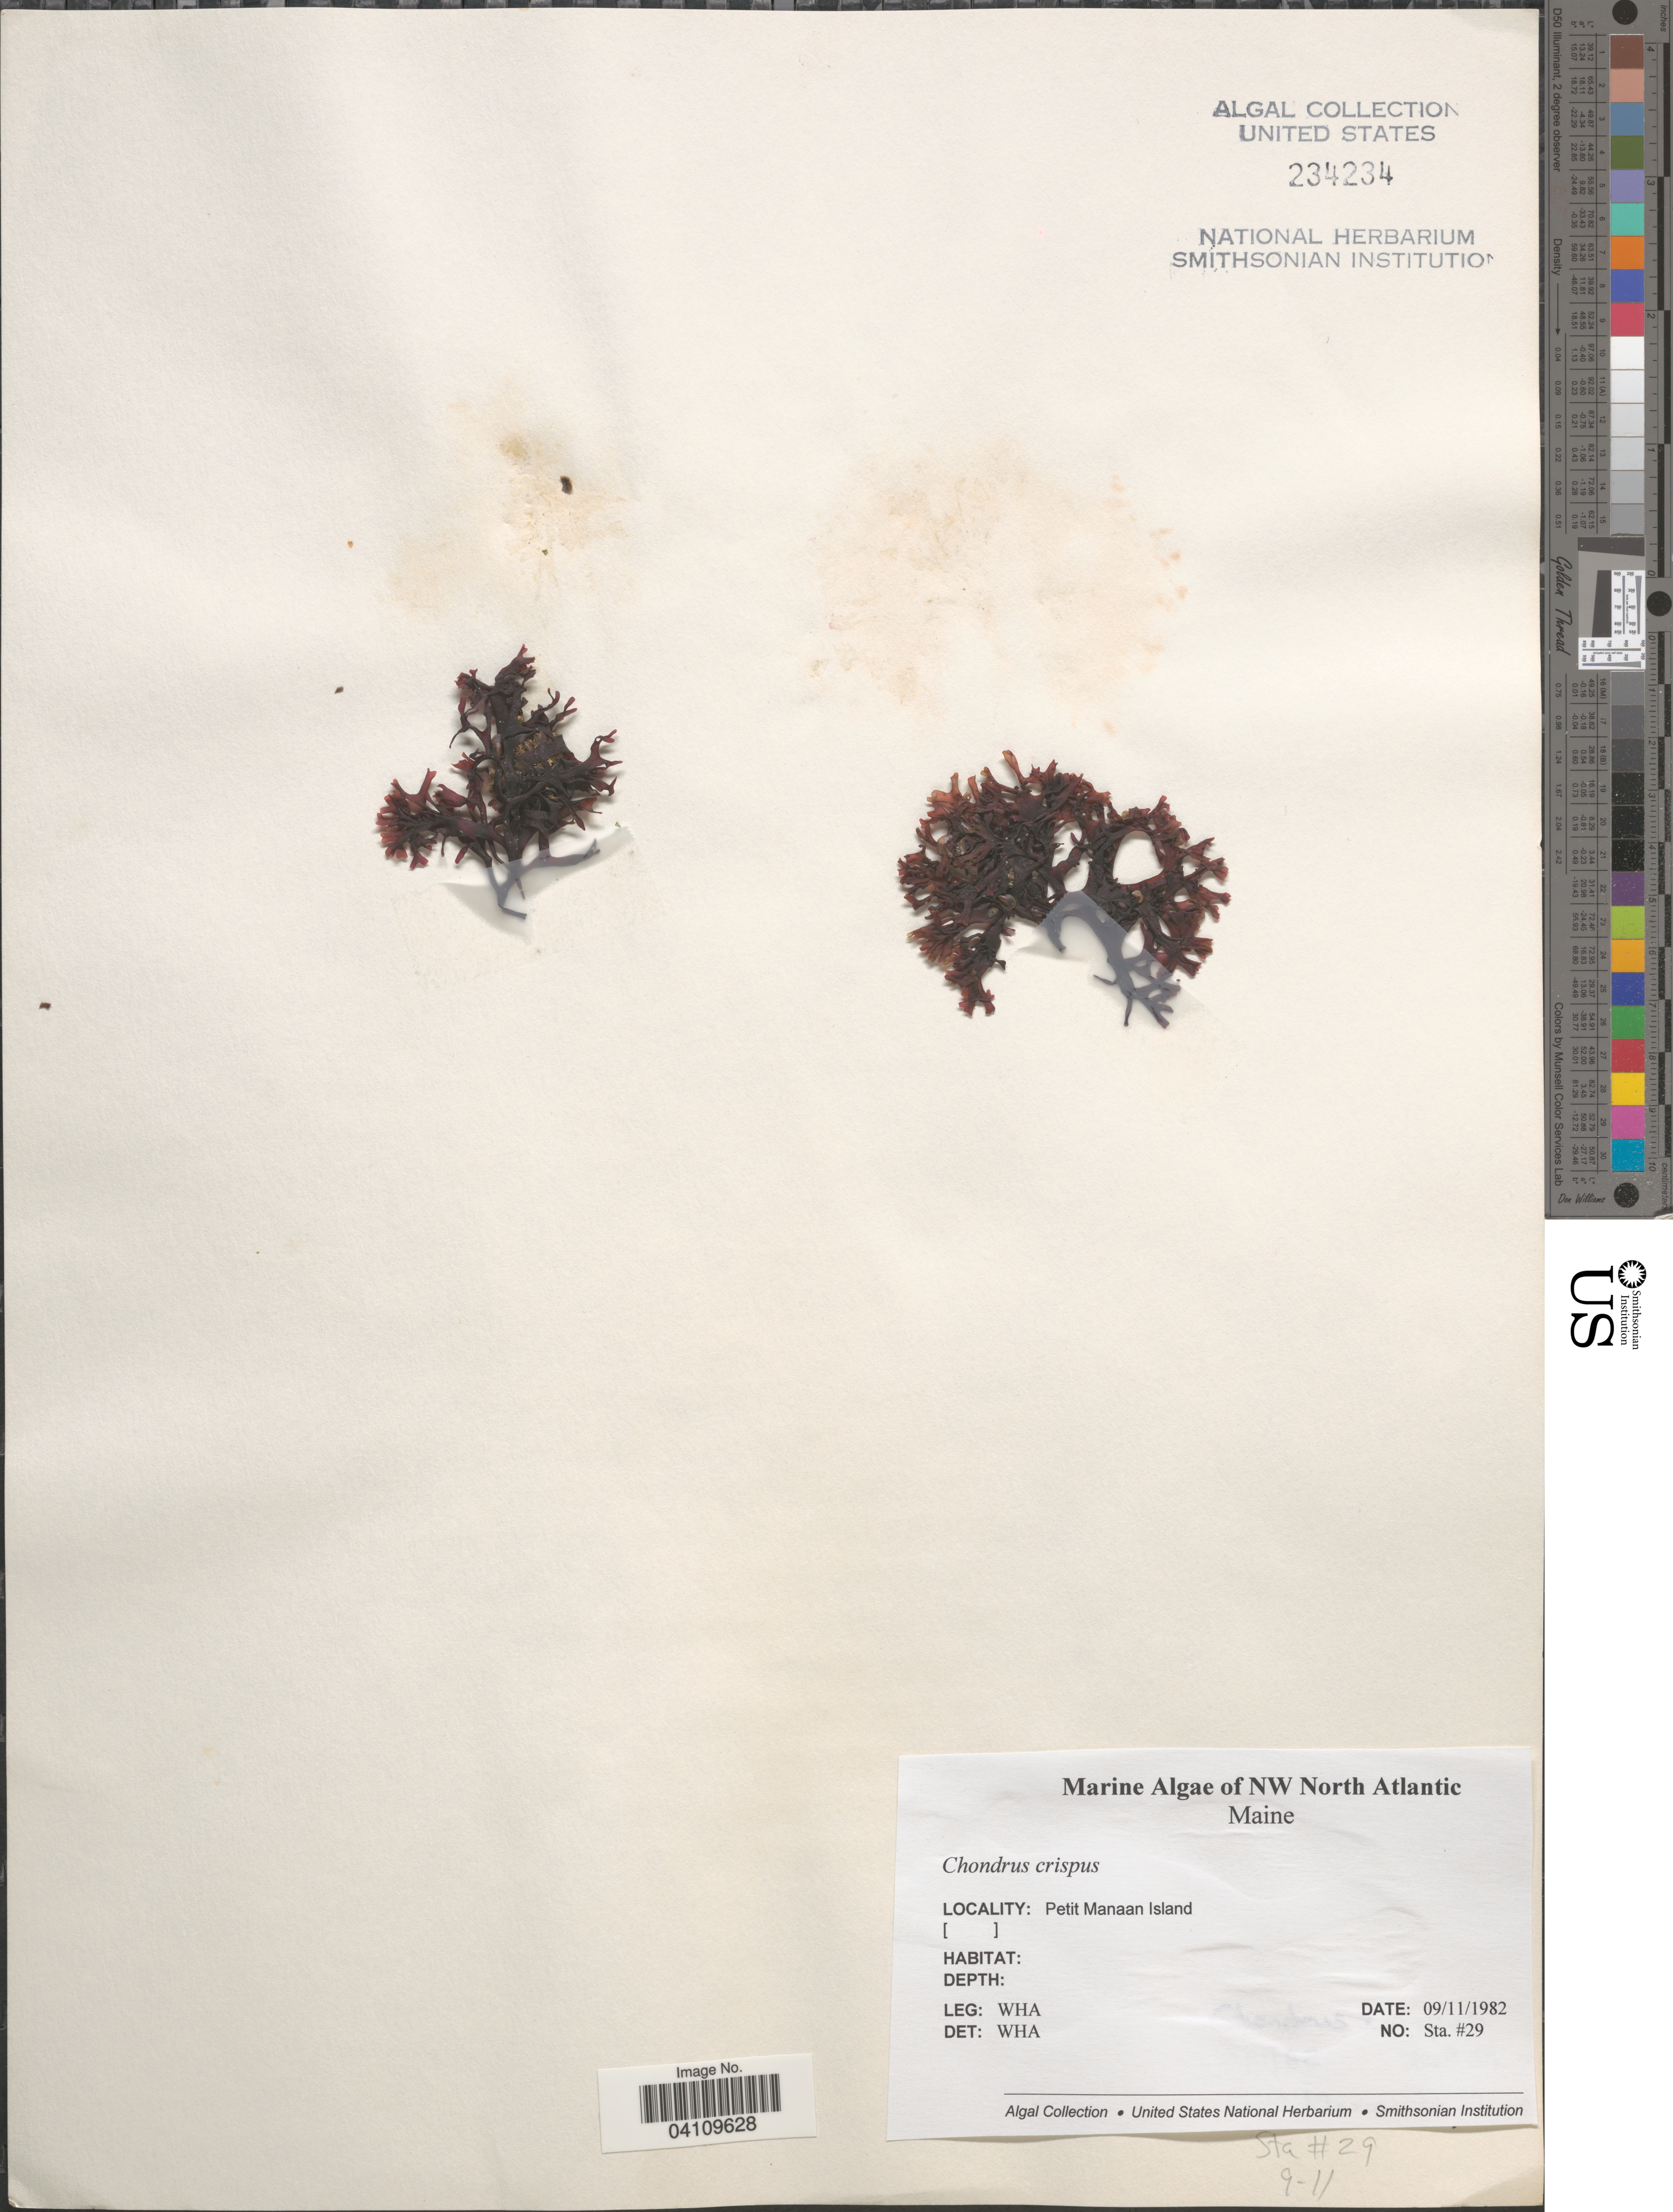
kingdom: Plantae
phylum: Rhodophyta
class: Florideophyceae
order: Gigartinales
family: Gigartinaceae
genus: Chondrus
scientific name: Chondrus crispus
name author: Stackh.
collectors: W. H. Adey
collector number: Sta. #29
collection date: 1982-09-11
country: United States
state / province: Maine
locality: NW North Atlantic. Petit Manaan Island.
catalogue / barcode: US 234234